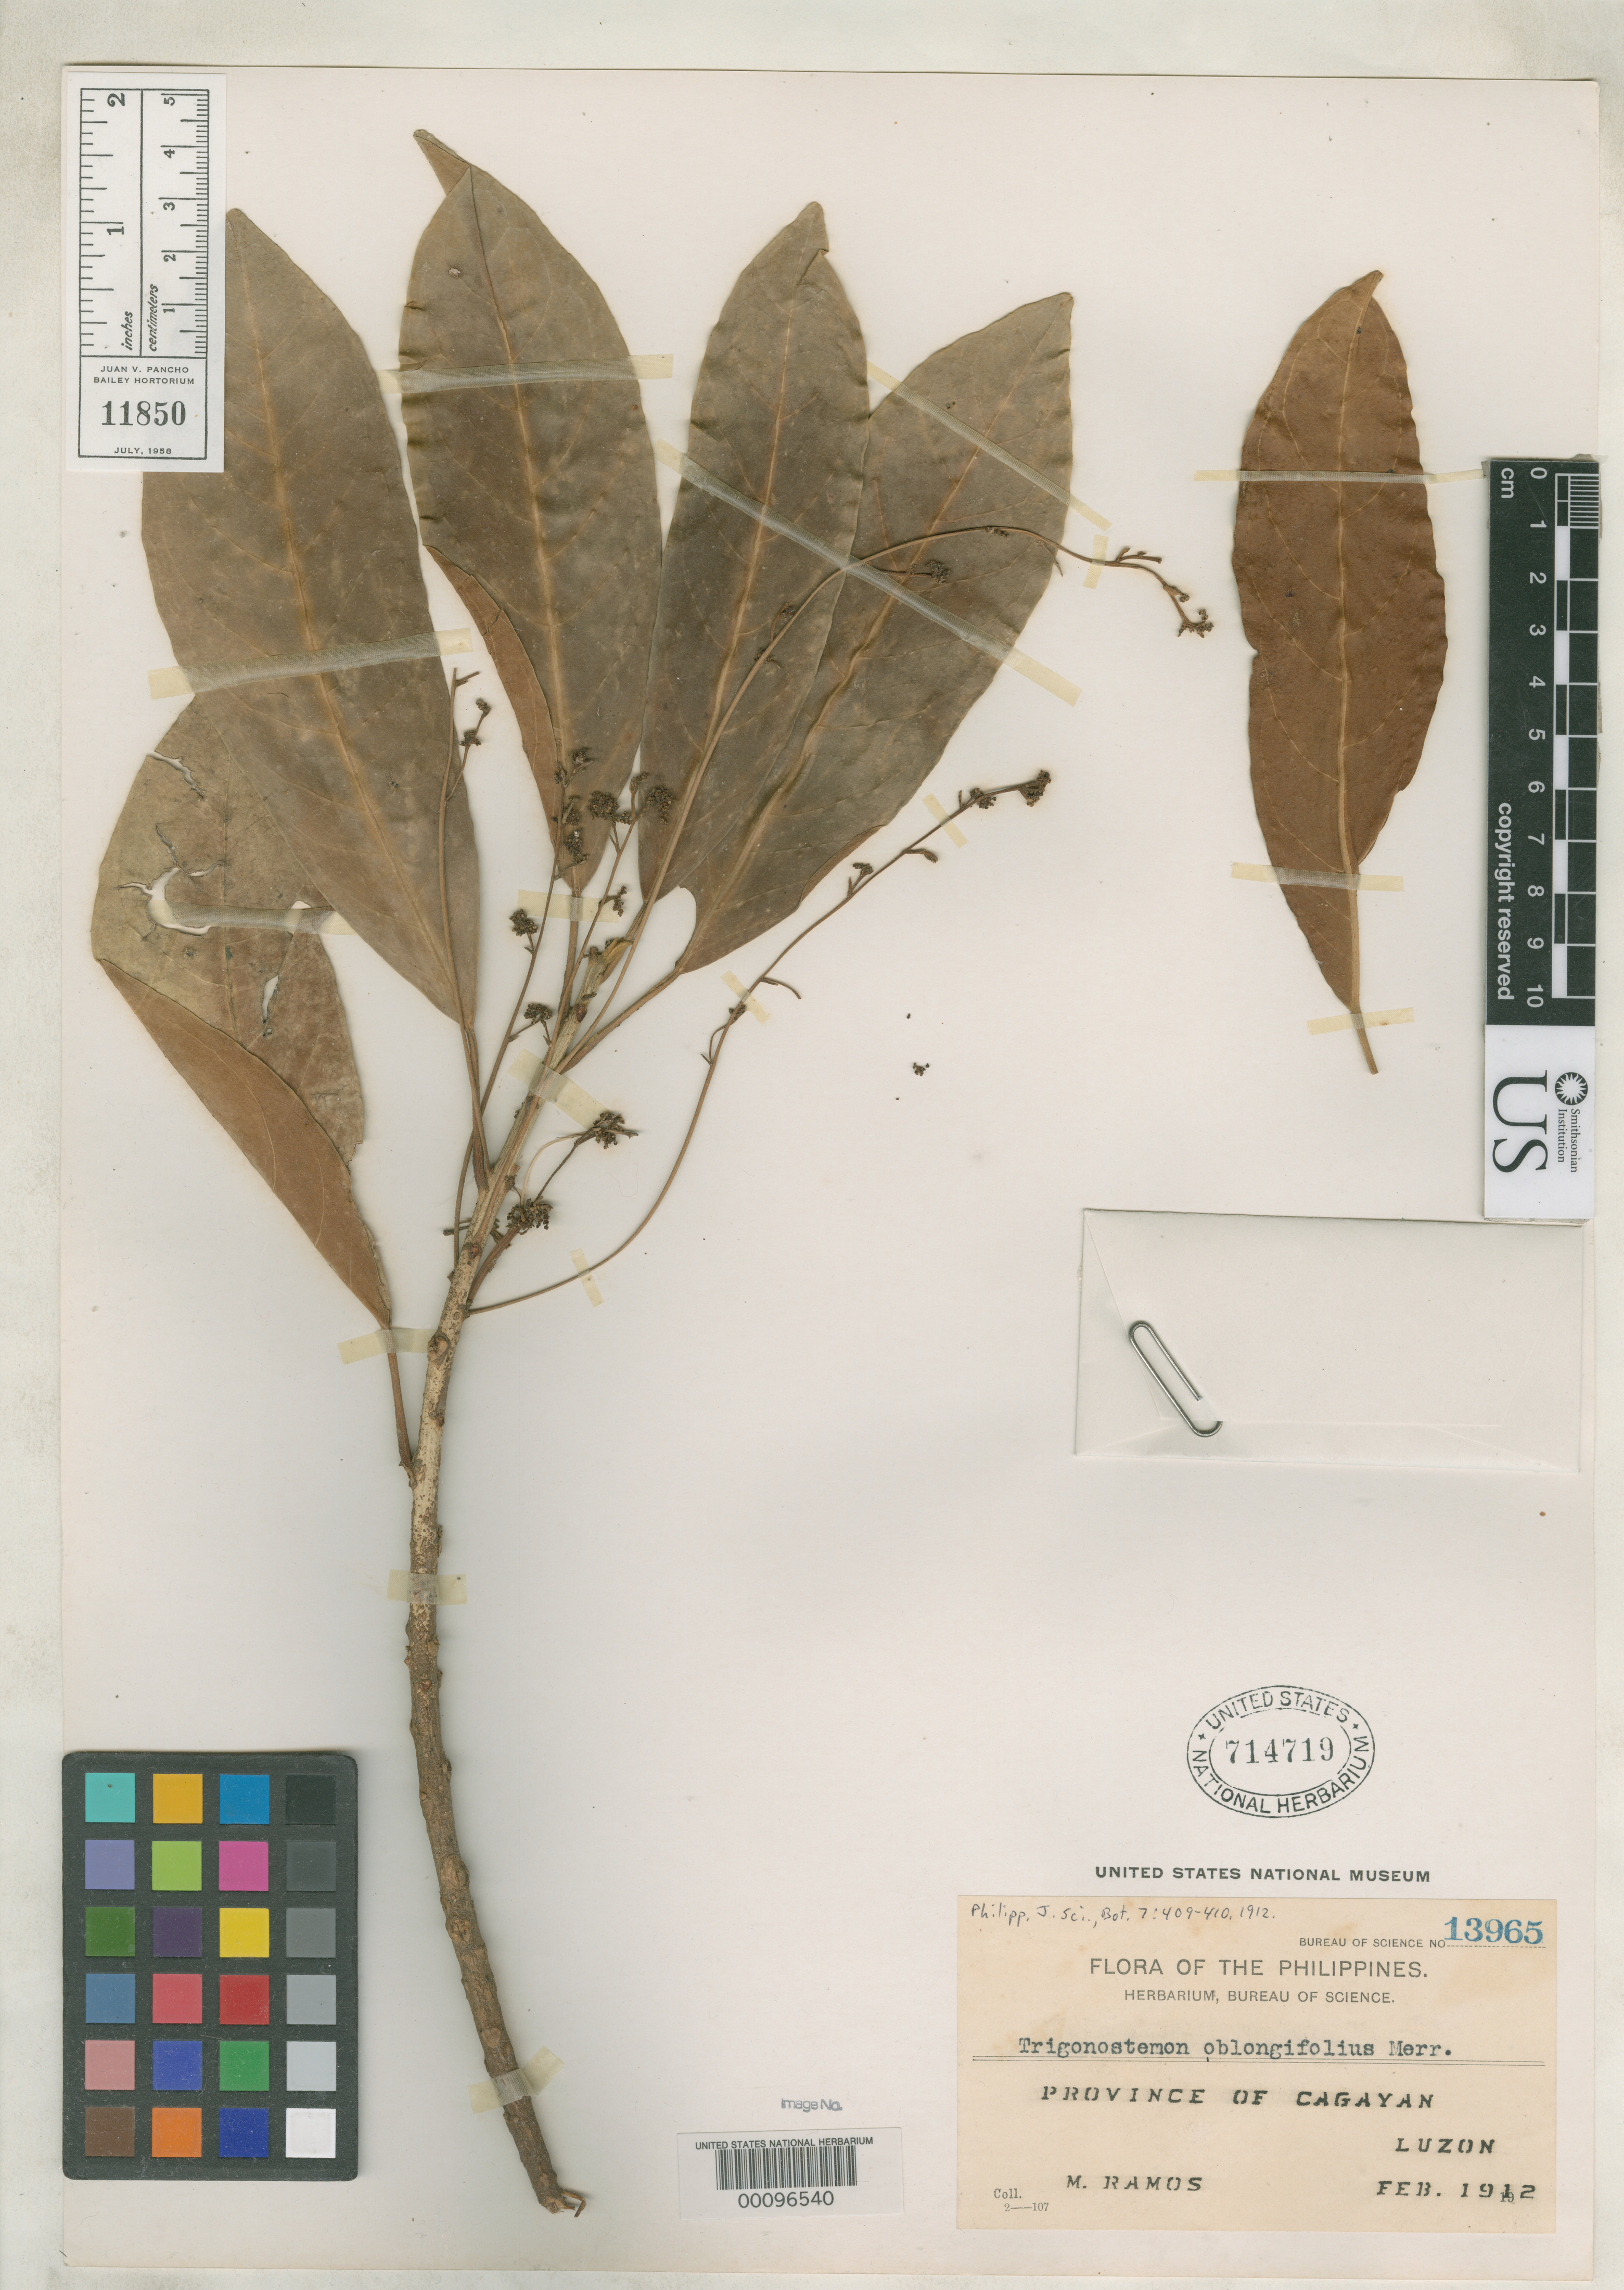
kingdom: Plantae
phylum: Tracheophyta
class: Magnoliopsida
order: Malpighiales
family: Euphorbiaceae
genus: Trigonostemon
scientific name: Trigonostemon oblongifolius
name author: Merr.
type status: Isotype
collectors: M. Ramos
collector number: Bur. Sci. 13965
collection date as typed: Feb 1912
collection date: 1912-02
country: Philippines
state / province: Cagayan Valley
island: Luzon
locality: Cagayan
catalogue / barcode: US 714719